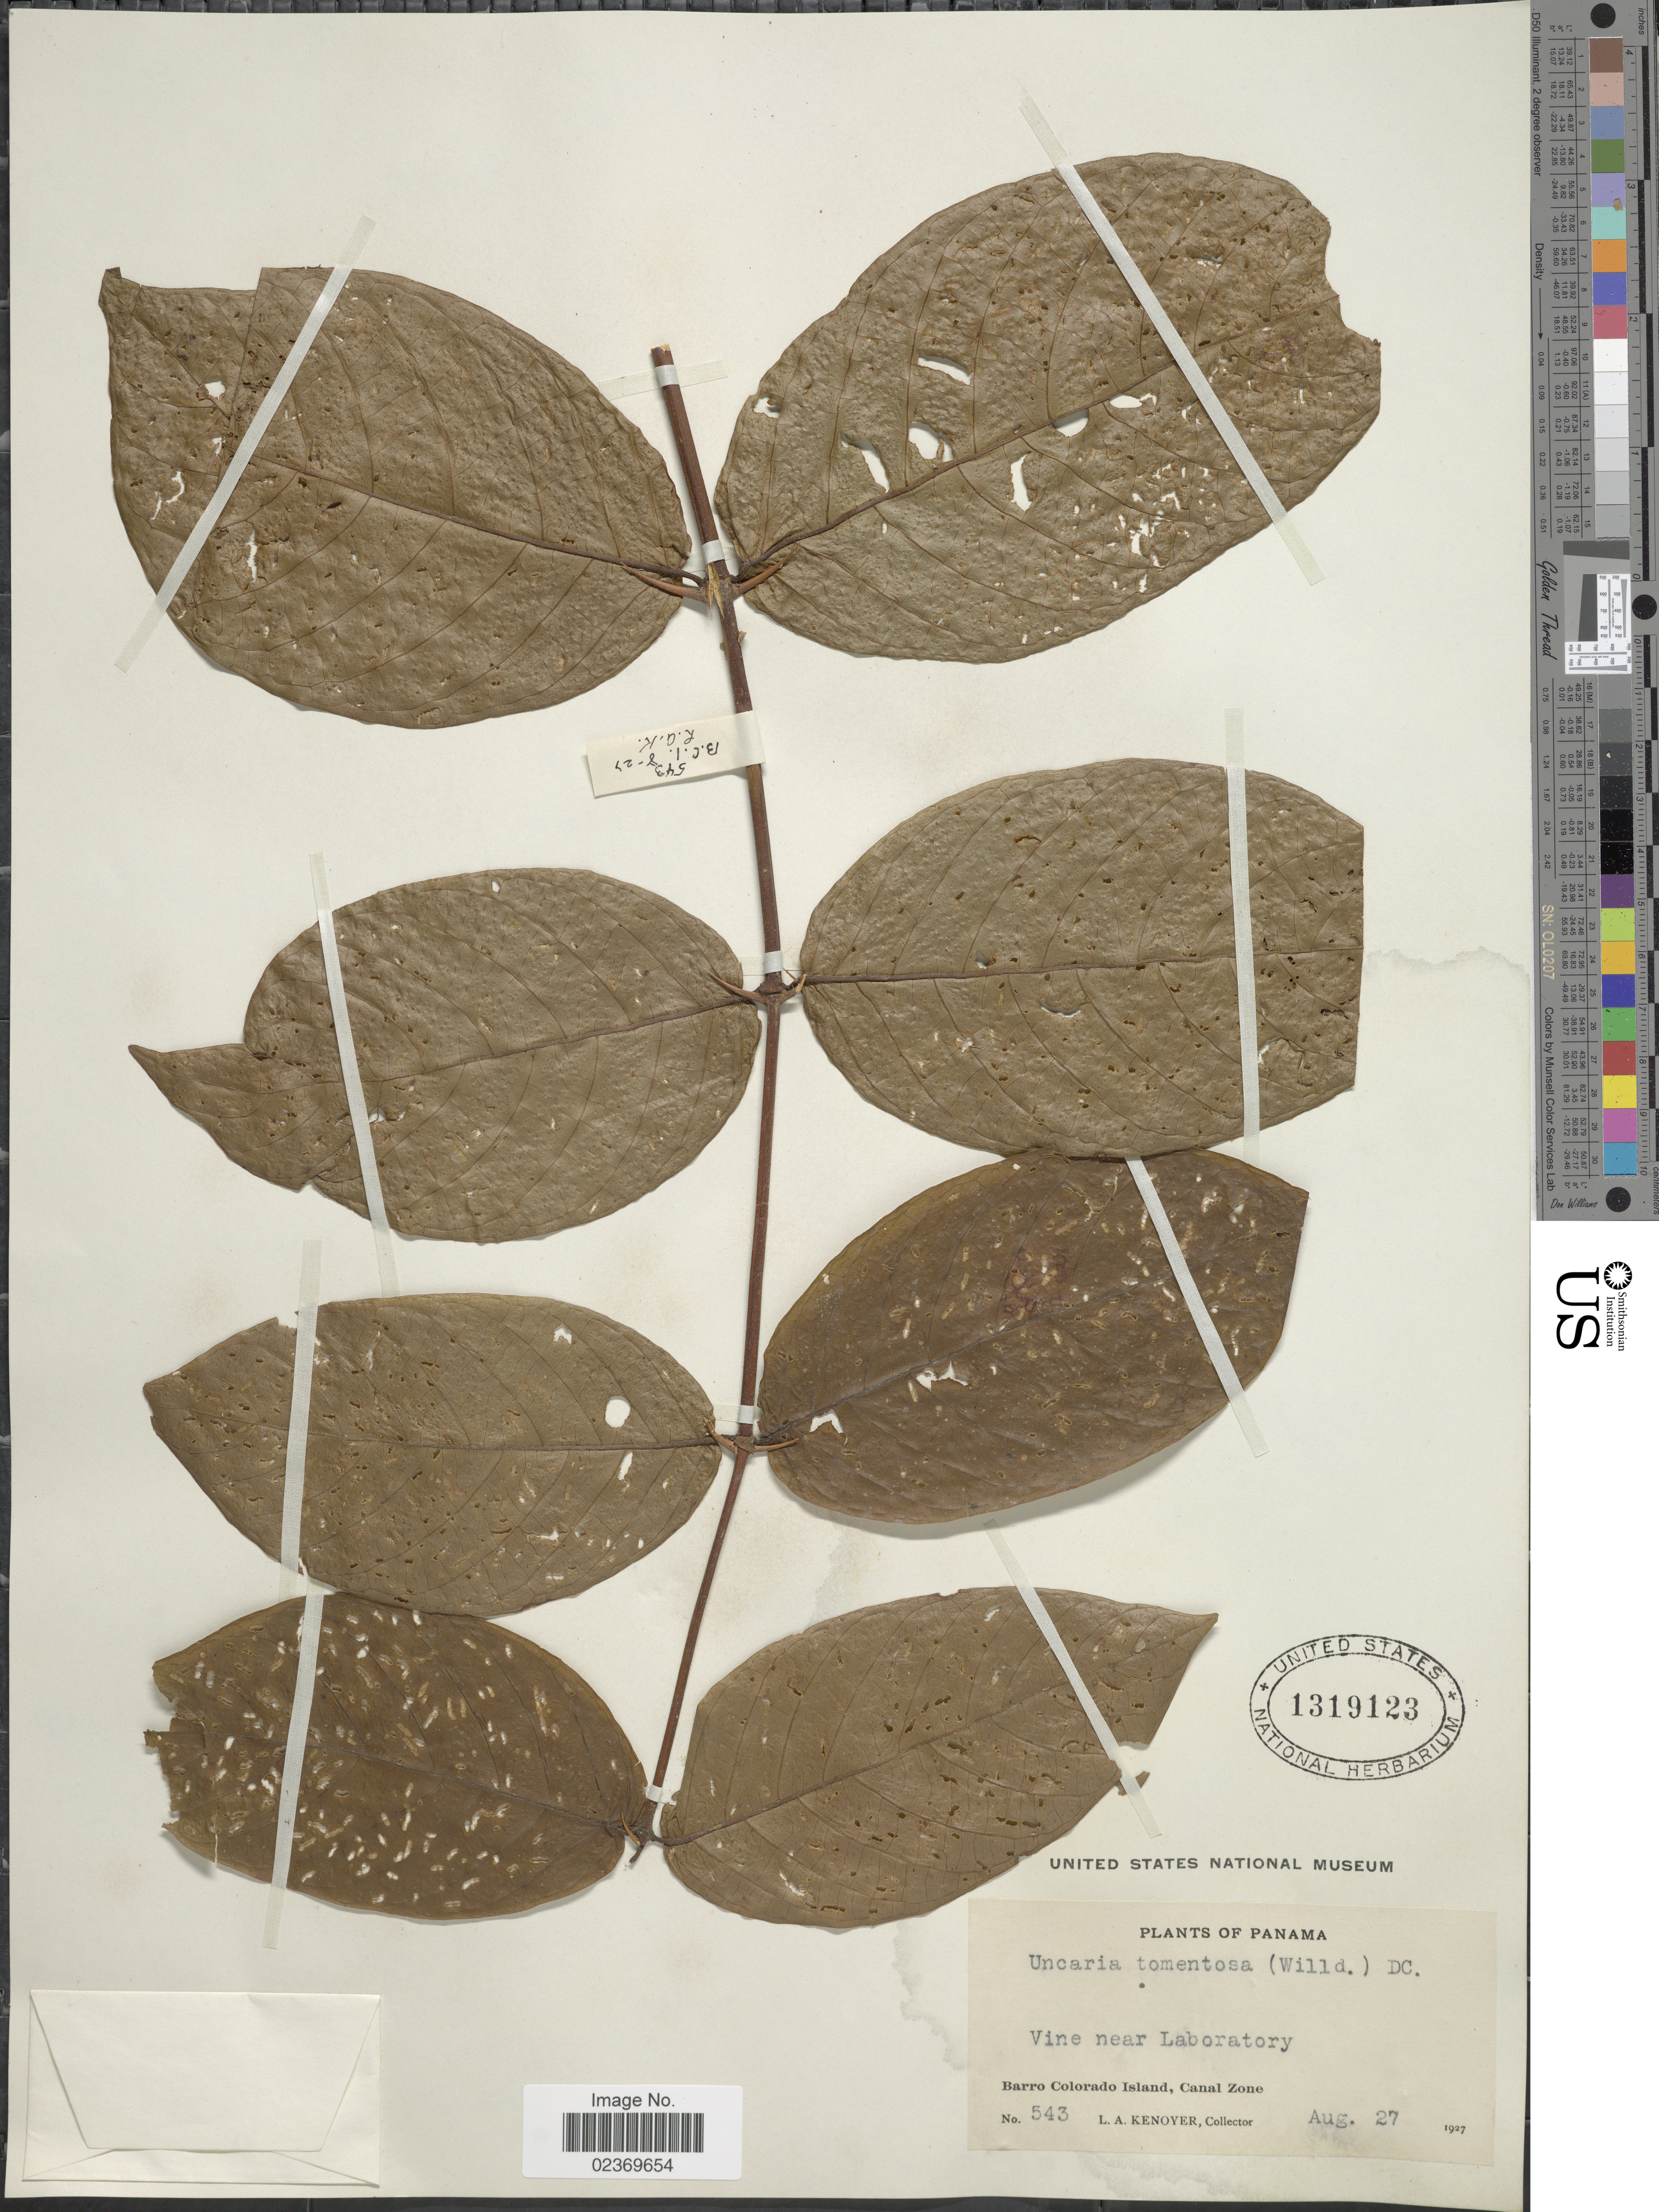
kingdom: Plantae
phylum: Tracheophyta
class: Magnoliopsida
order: Gentianales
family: Rubiaceae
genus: Uncaria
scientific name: Uncaria tomentosa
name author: (Willd. ex Roem. & Schult.) DC.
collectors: L. A. Kenoyer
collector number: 543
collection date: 1927-08-27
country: Panama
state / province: Panamá Oeste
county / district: Canal Zone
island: Barro Colorado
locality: Vine near Laboratory, Barro Colorado Island, Canal Zone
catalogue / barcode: US 1319123